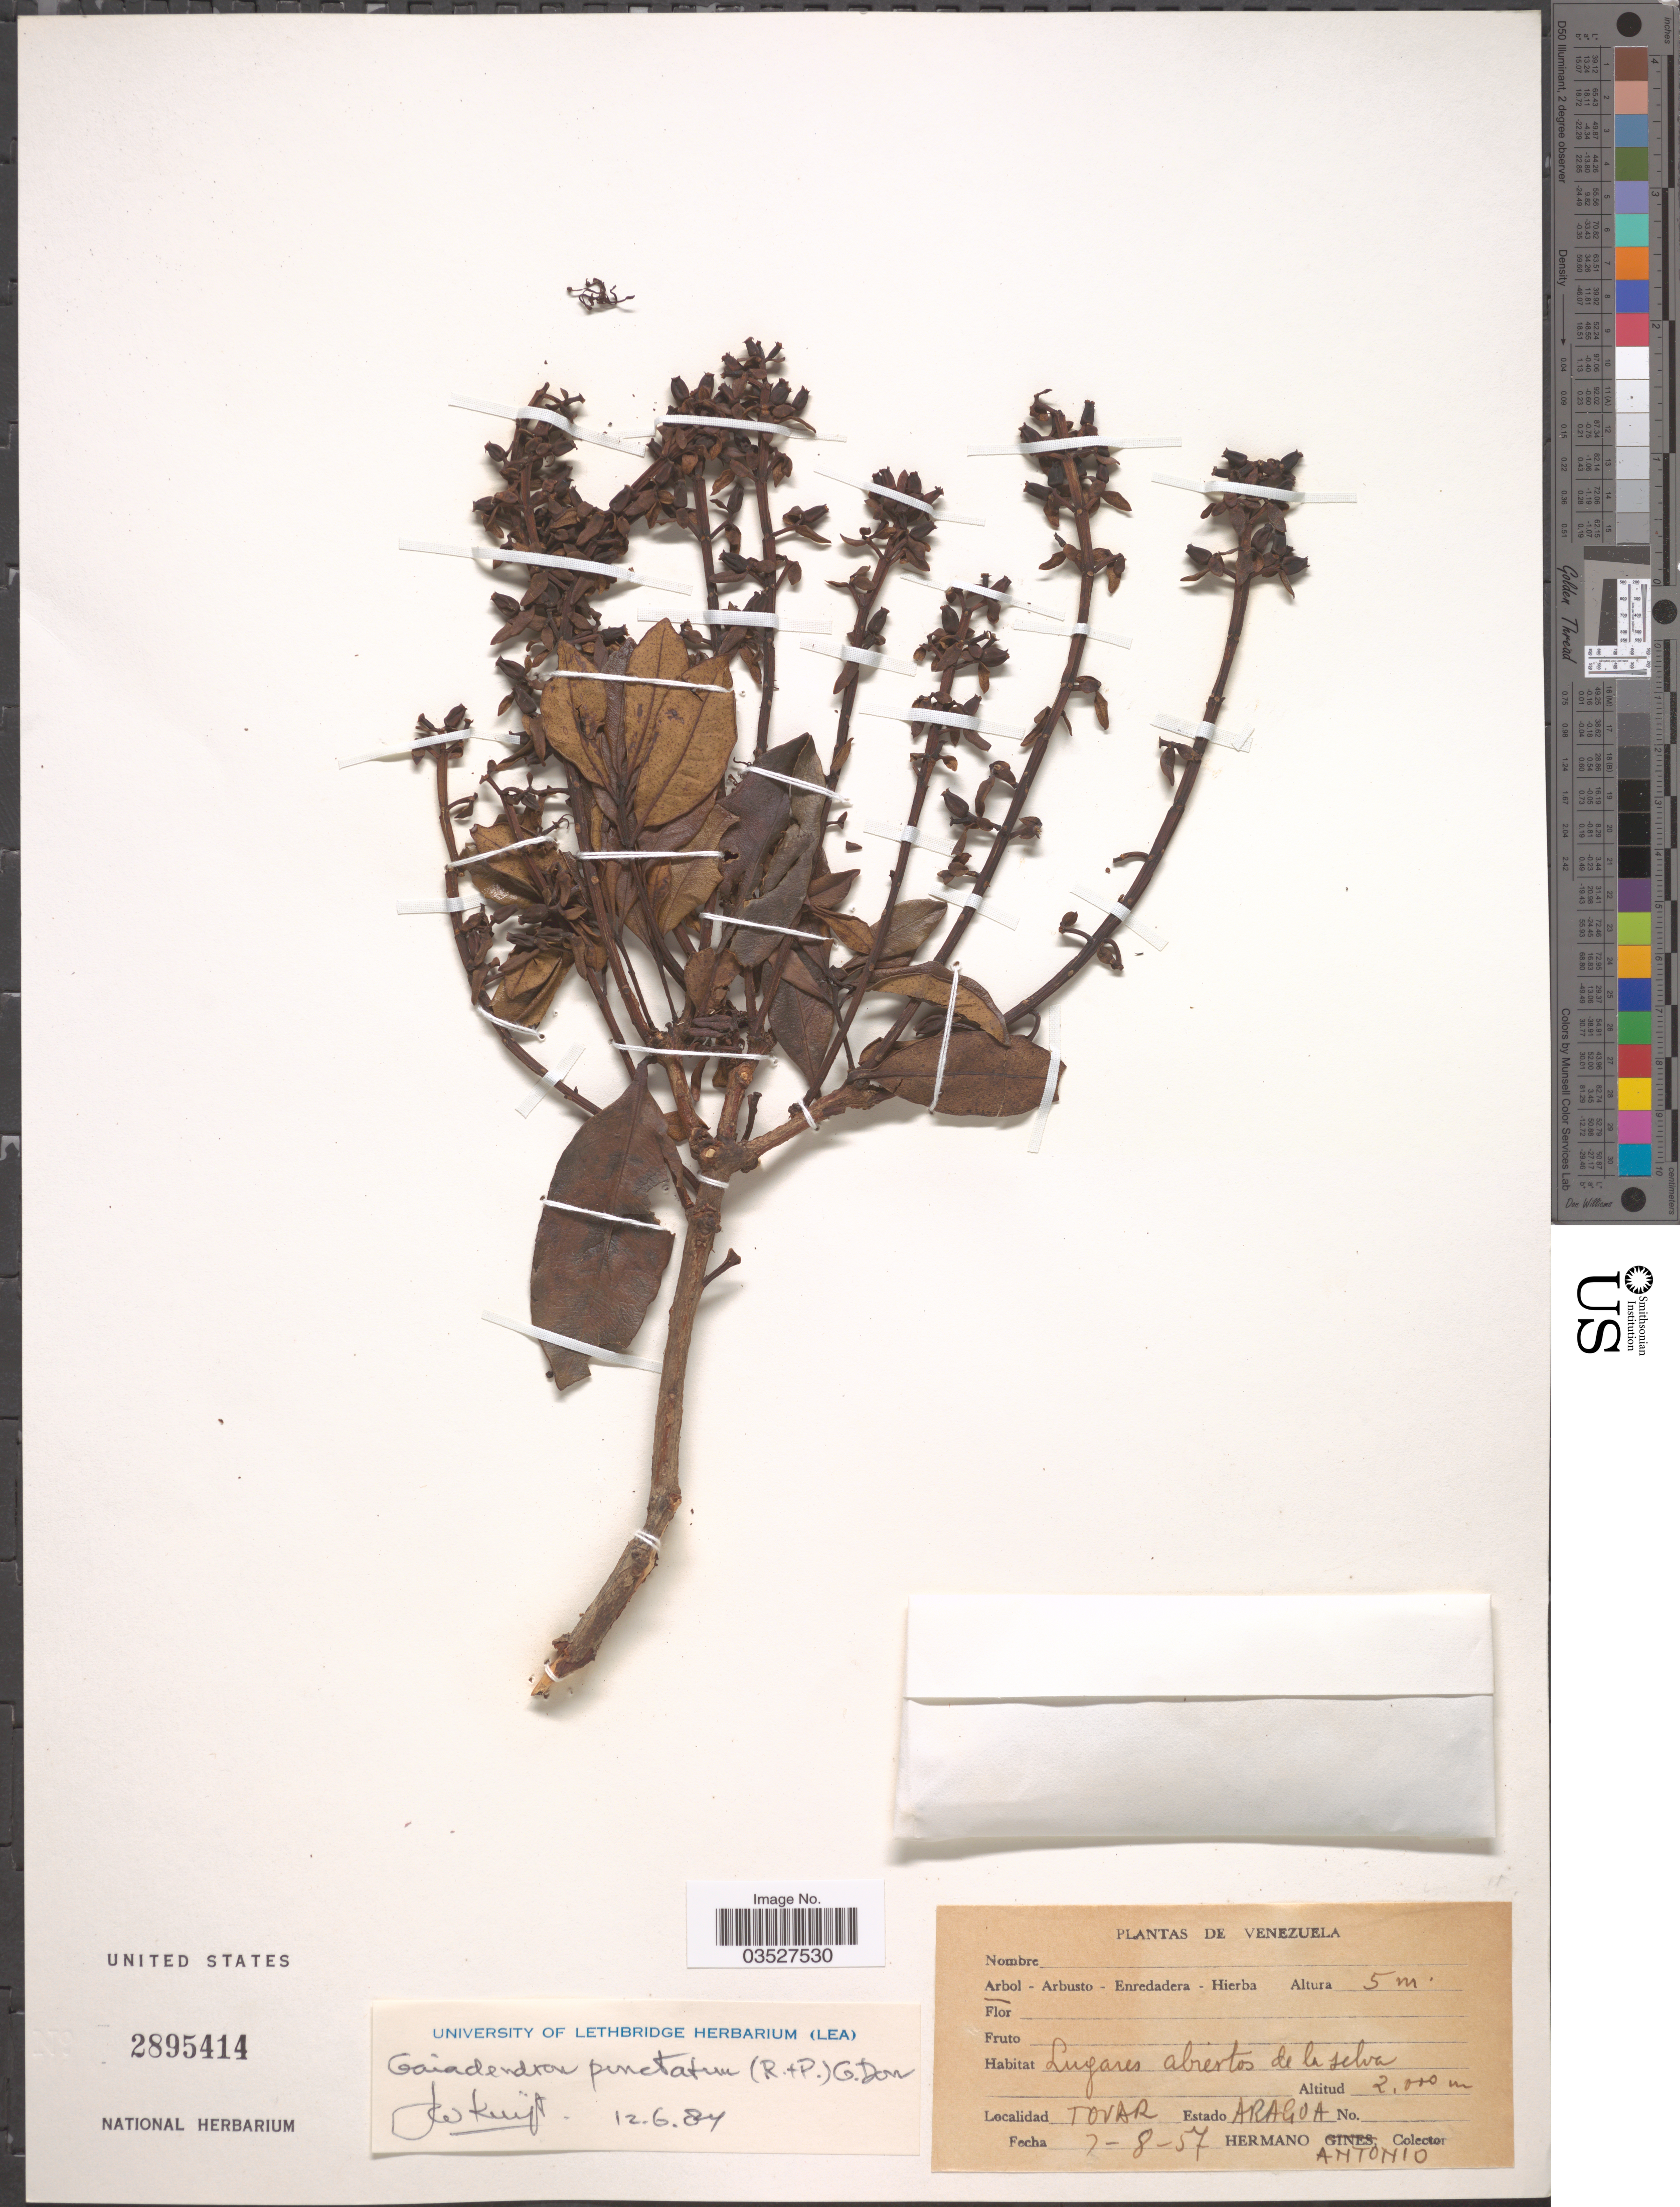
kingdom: Plantae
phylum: Tracheophyta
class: Magnoliopsida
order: Santalales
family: Loranthaceae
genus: Gaiadendron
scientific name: Gaiadendron punctatum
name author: (Ruiz & Pav.) G. Don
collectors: H. Antonio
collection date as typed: Transcribed d/m/y: 7/8/57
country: Venezuela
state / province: Aragua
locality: Tovar. Estado Aragoa.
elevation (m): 2000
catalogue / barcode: US 2895414